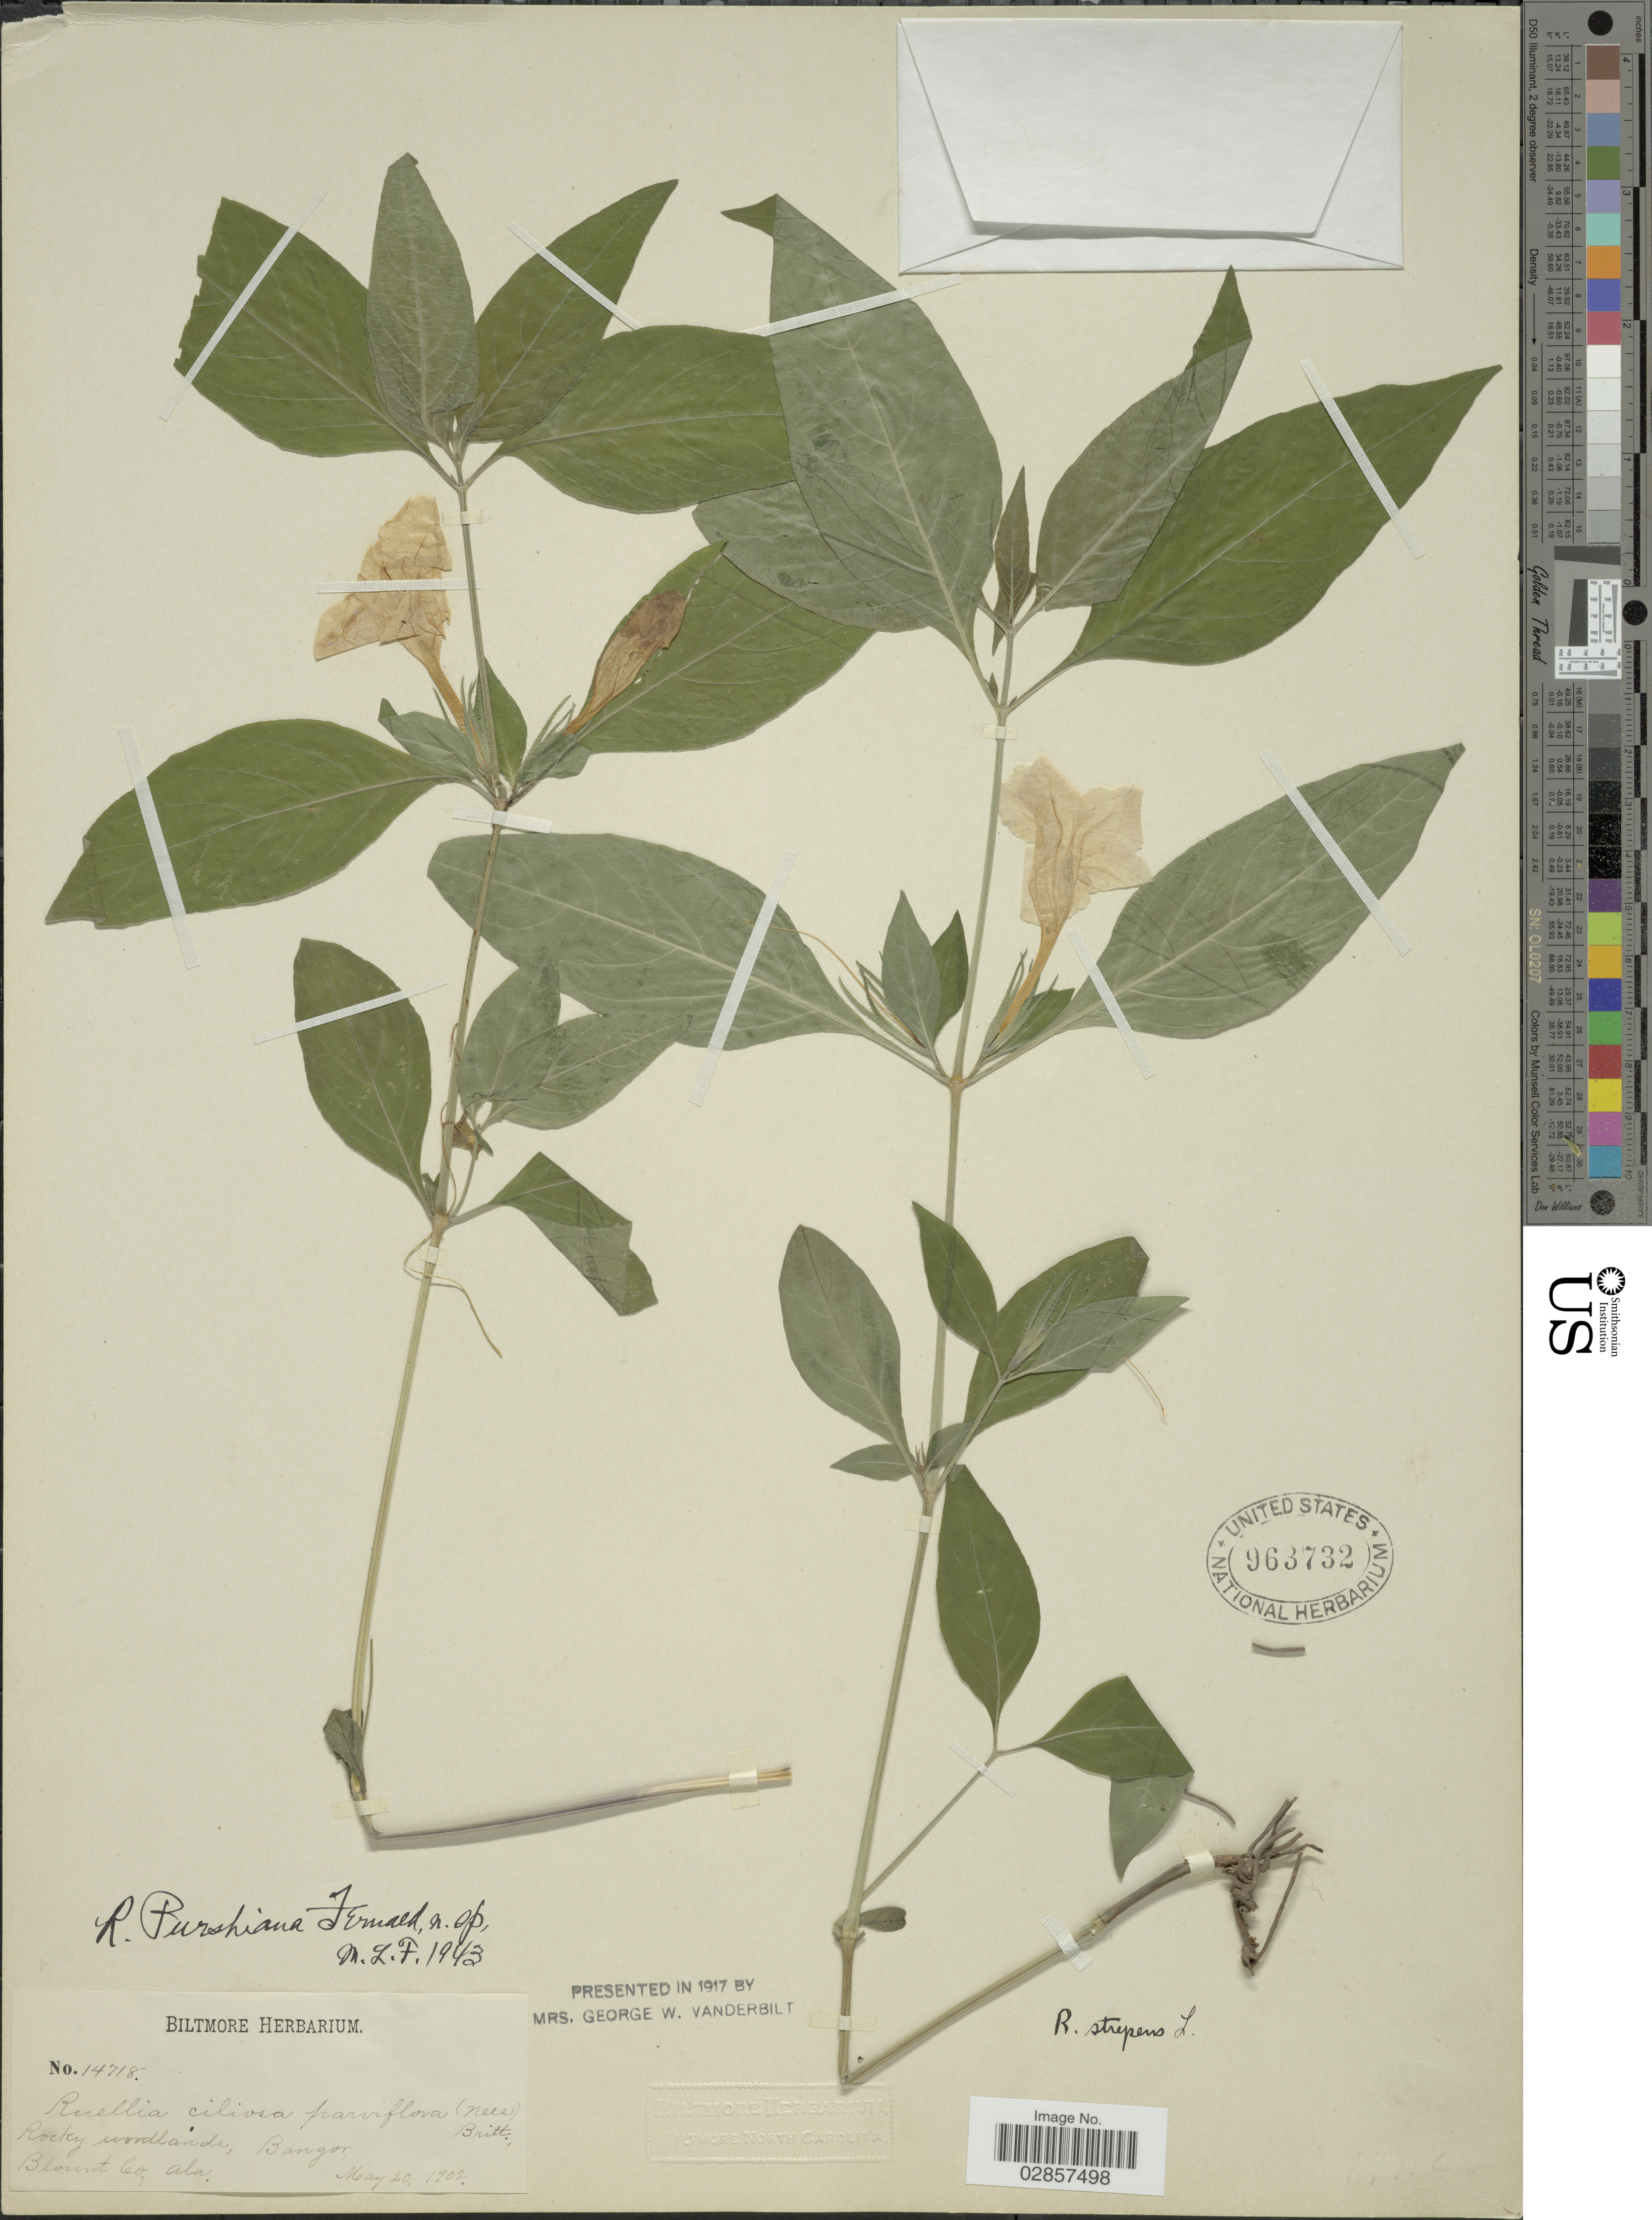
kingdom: Plantae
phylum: Tracheophyta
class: Magnoliopsida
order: Lamiales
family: Acanthaceae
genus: Ruellia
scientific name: Ruellia purshiana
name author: Fernald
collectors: ex herb. Biltmore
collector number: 14718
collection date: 1902-05-20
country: United States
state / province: Alabama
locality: Blount Co., Ala., Bangor.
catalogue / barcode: US 963732